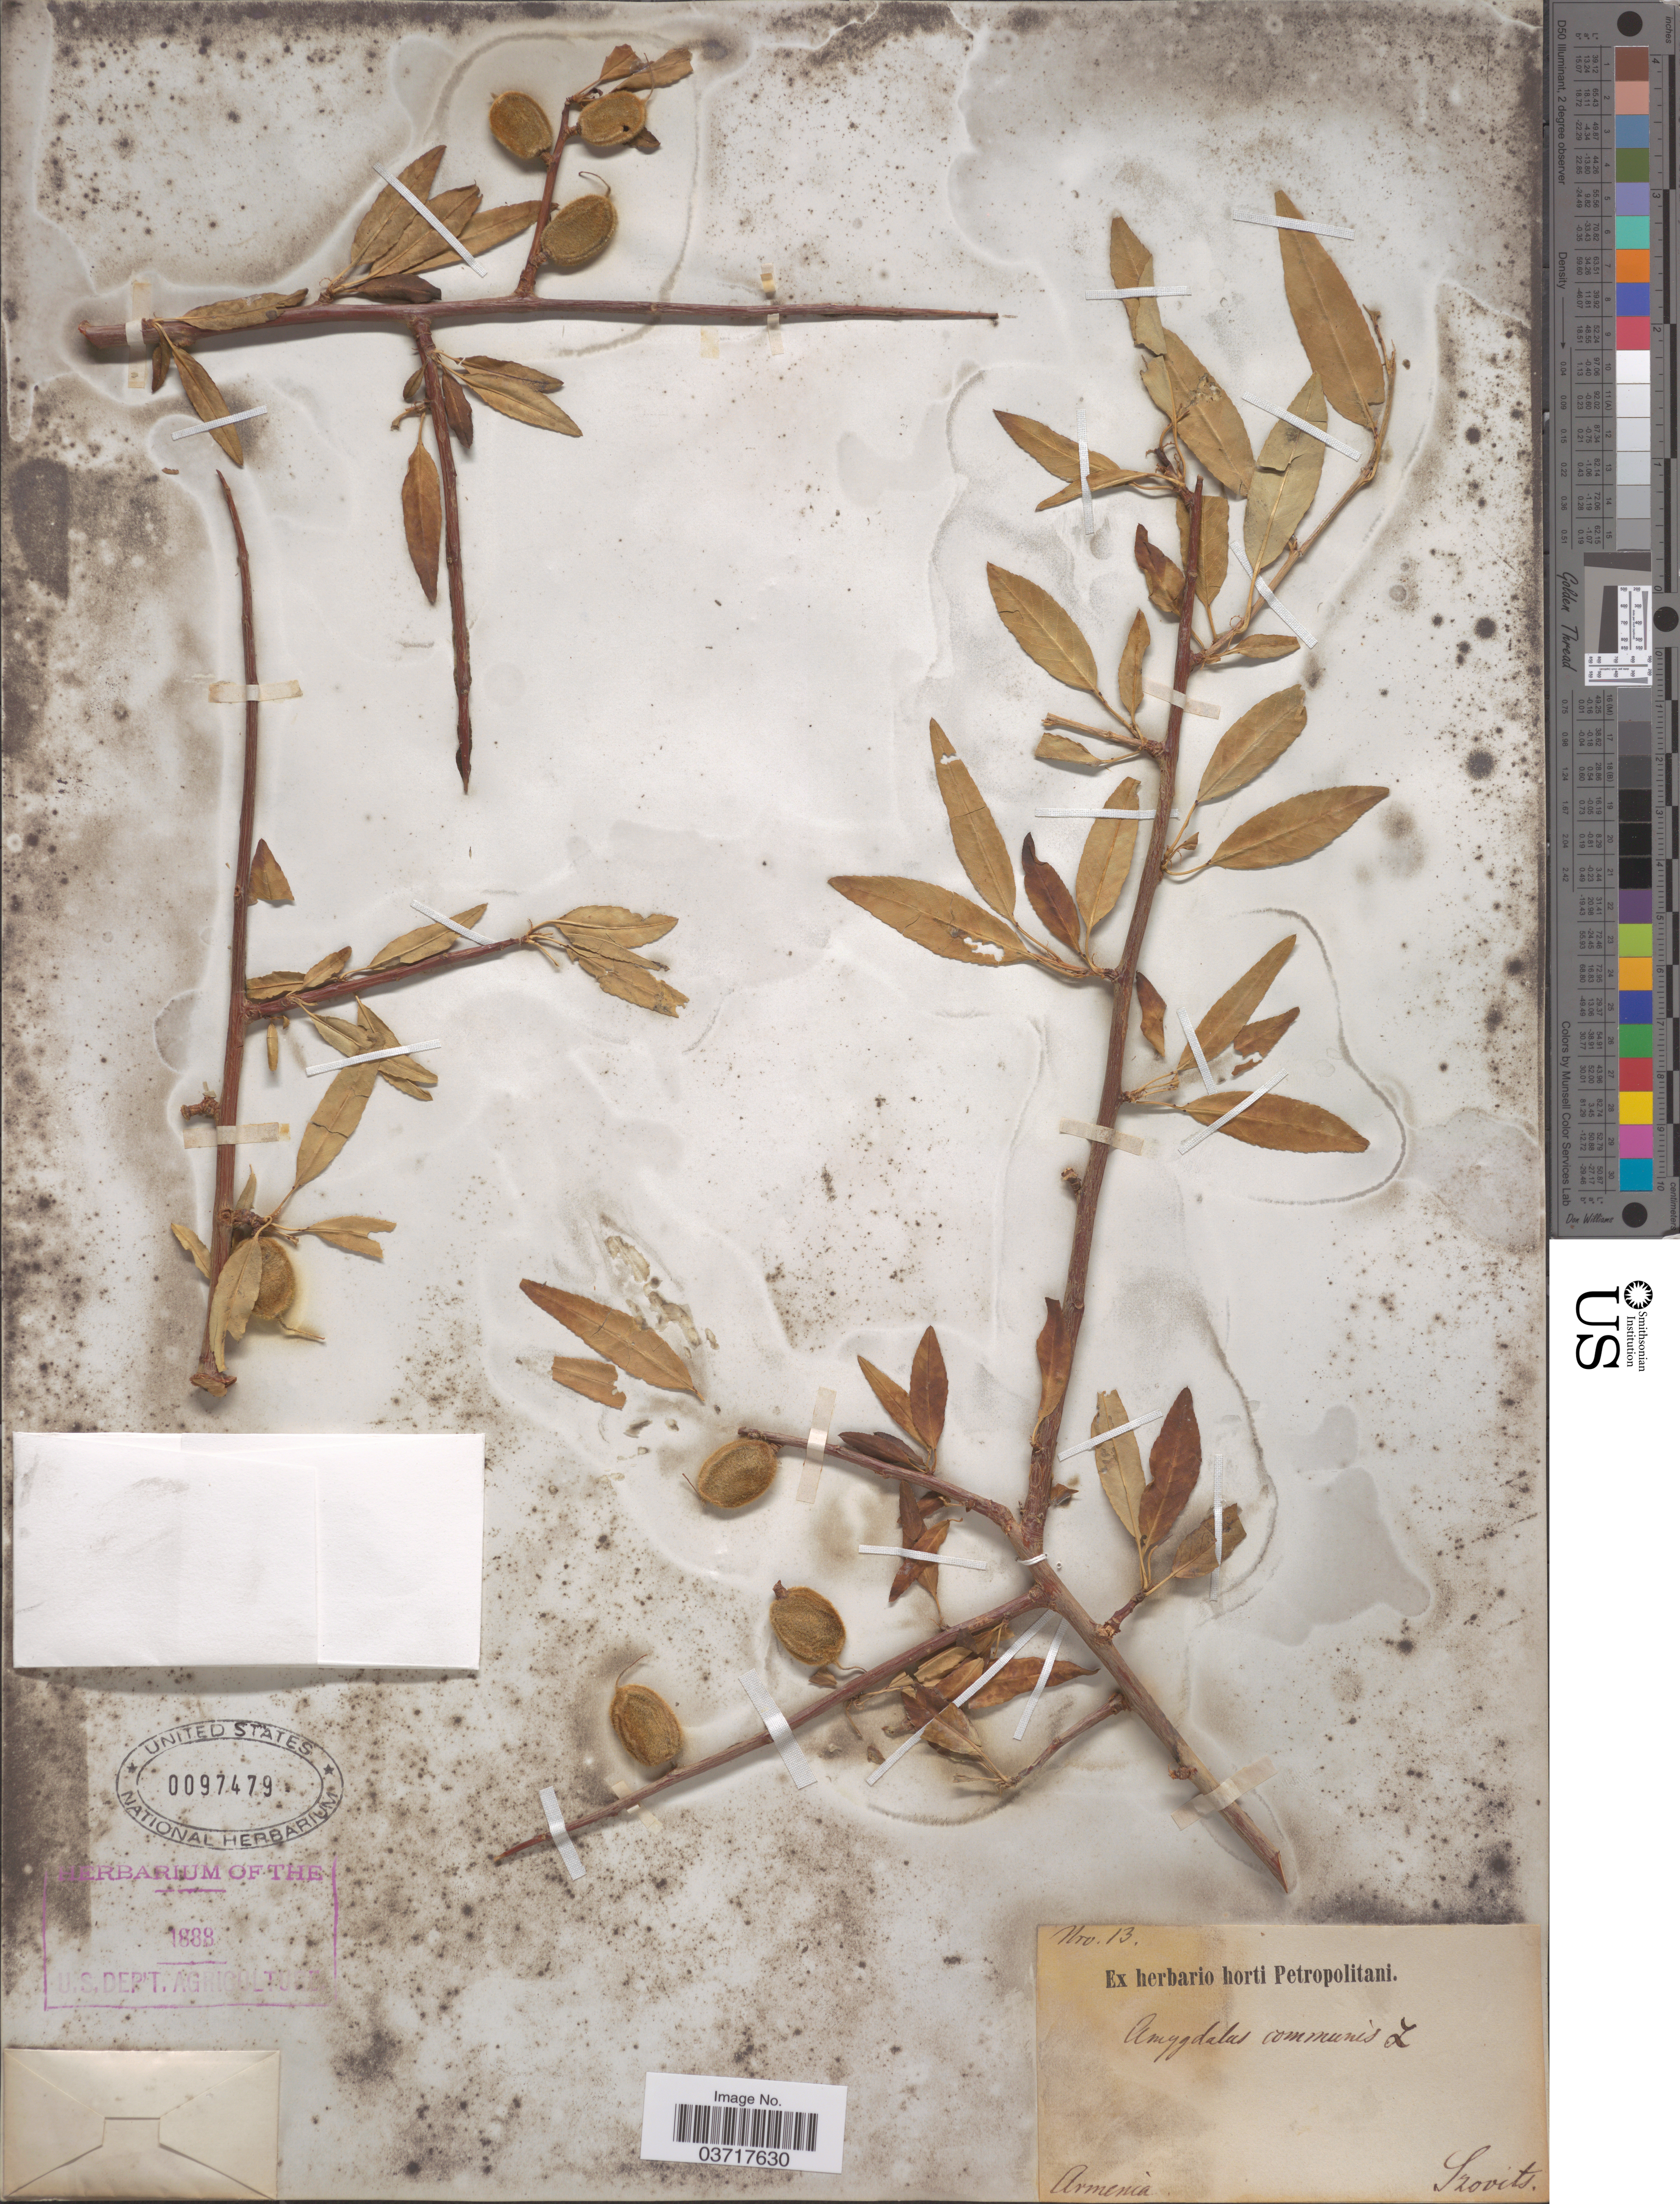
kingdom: Plantae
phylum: Tracheophyta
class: Magnoliopsida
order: Rosales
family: Rosaceae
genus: Prunus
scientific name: Prunus communis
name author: Huds.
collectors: Szovits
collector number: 13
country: Armenia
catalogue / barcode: US 97479